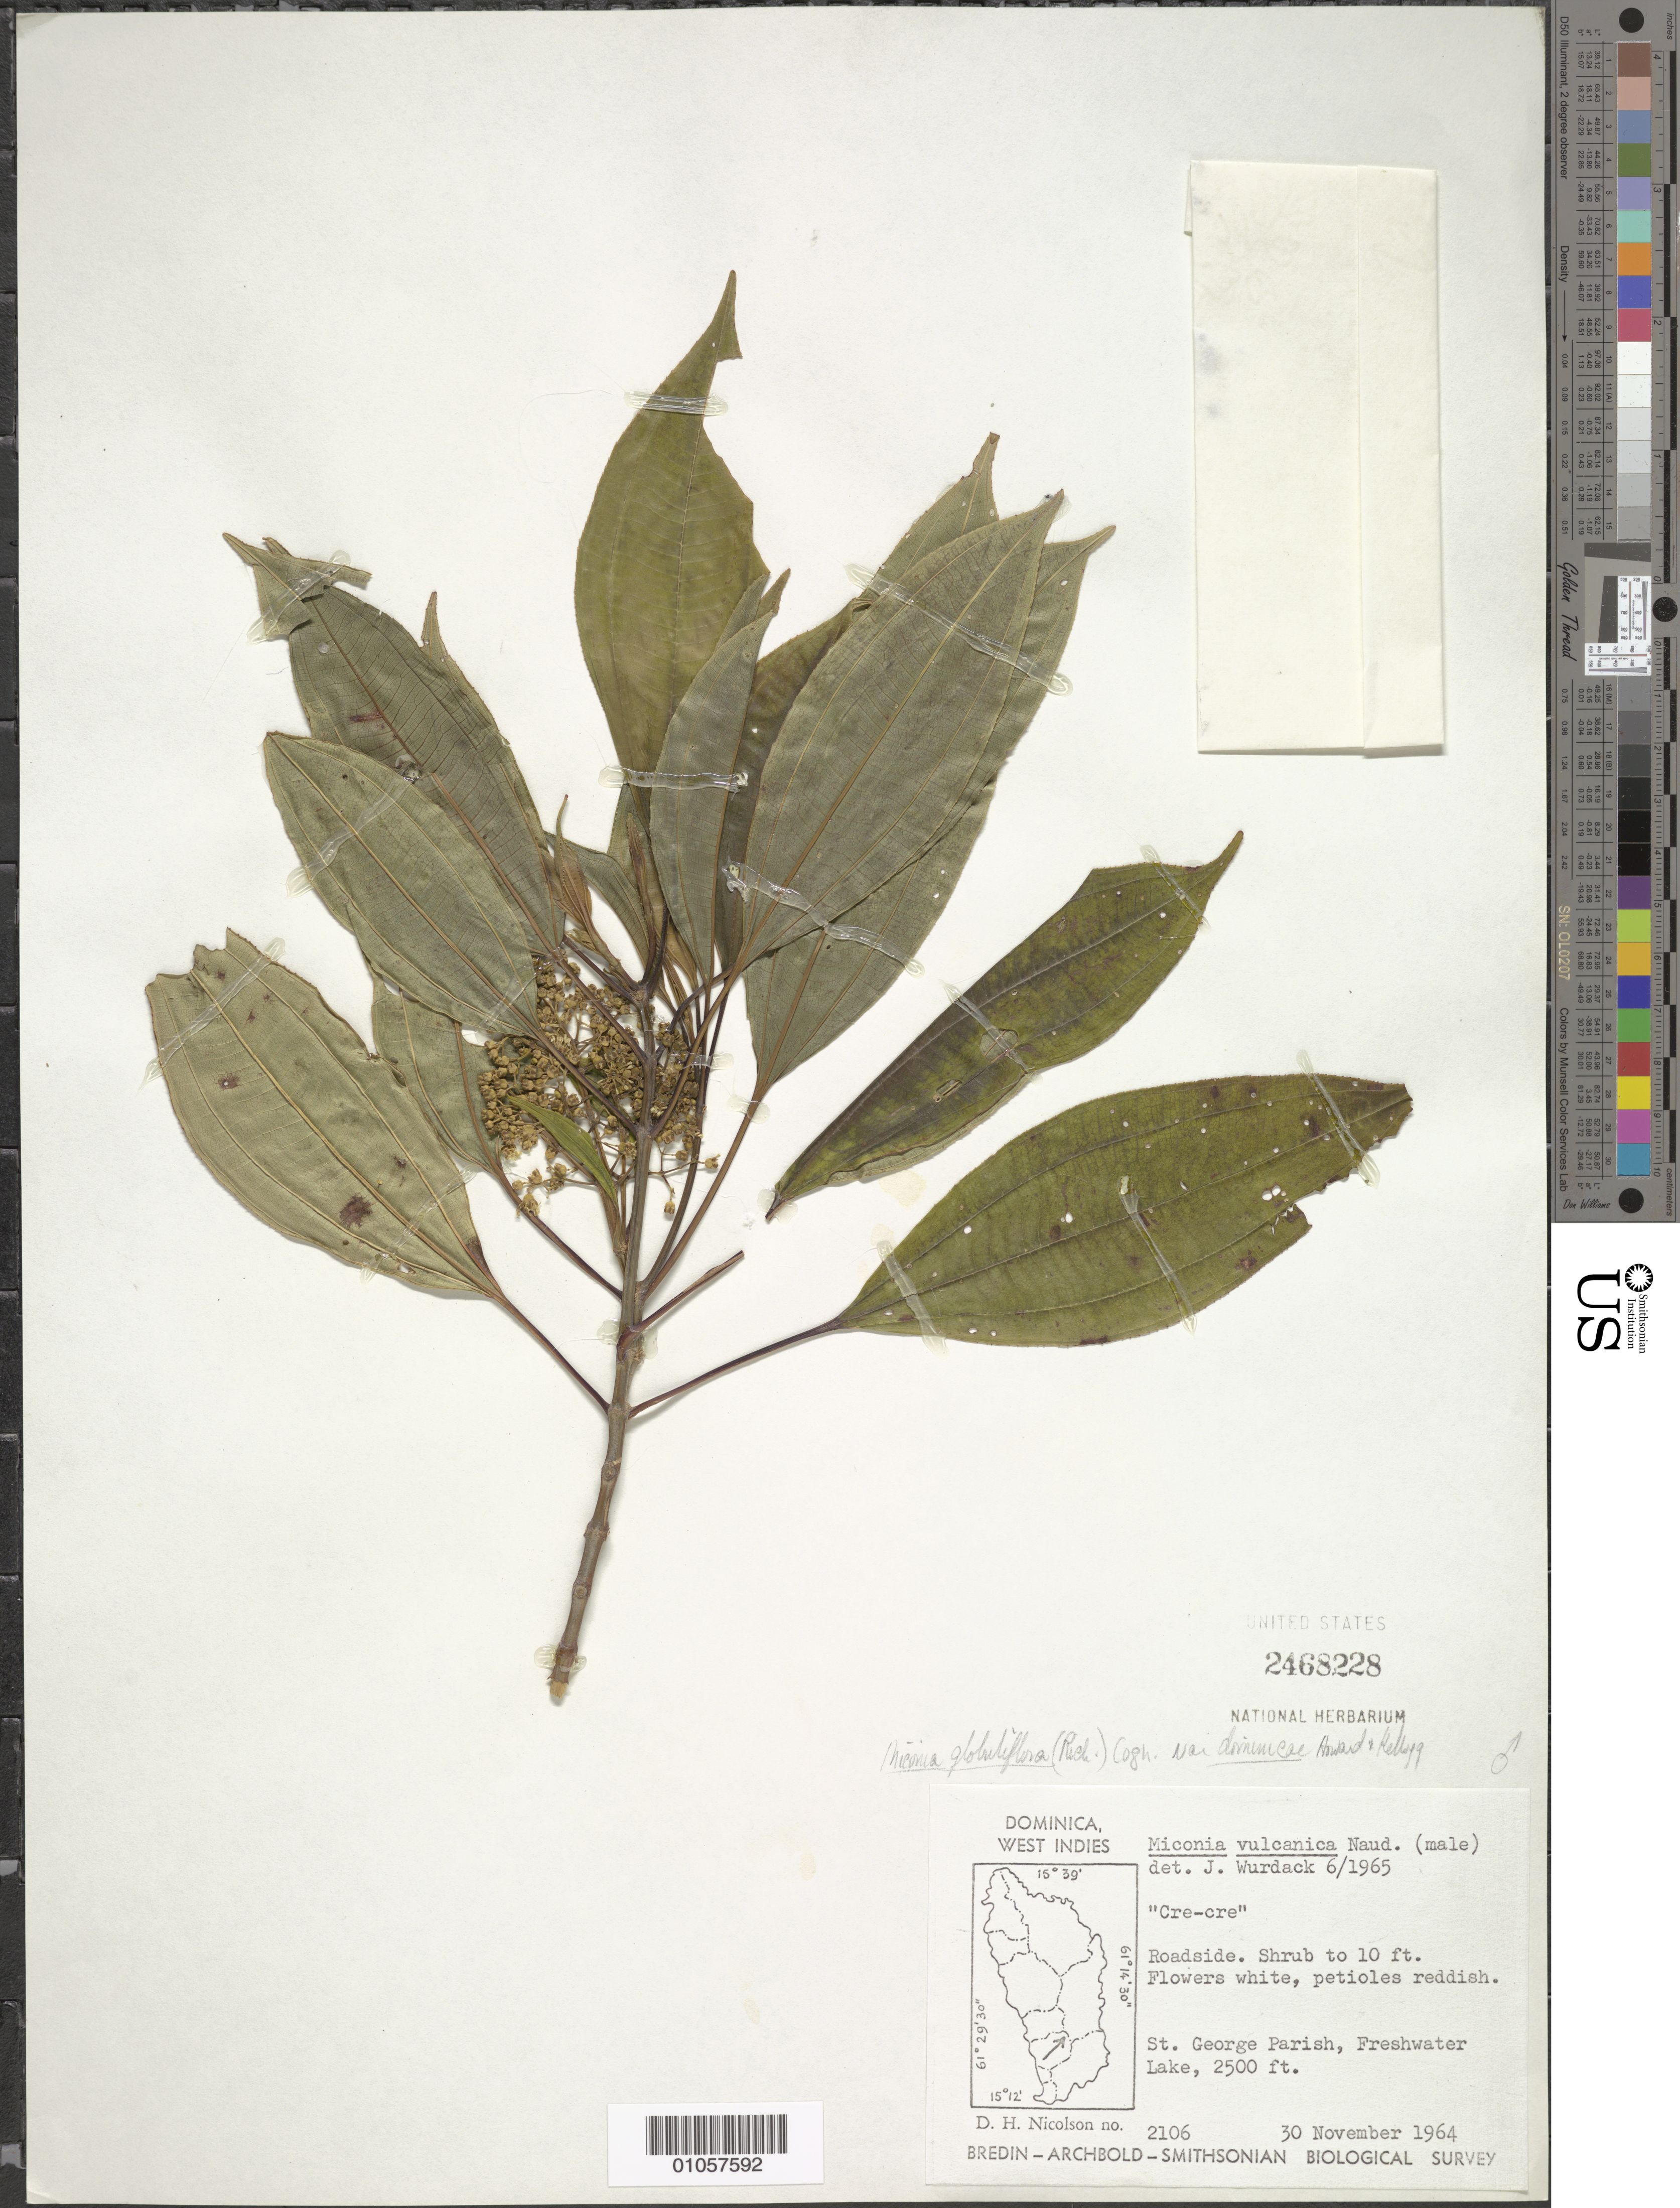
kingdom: Plantae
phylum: Tracheophyta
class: Magnoliopsida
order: Myrtales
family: Melastomataceae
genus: Miconia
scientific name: Miconia globuliflora var. dominicae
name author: R.A. Howard & E.A. Kellogg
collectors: D. H. Nicolson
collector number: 2106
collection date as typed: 30 Nov 1964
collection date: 1964-11-30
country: Dominica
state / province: St. George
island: Dominica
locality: Freshwater Lake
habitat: Roadside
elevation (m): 762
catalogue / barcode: US 2468228